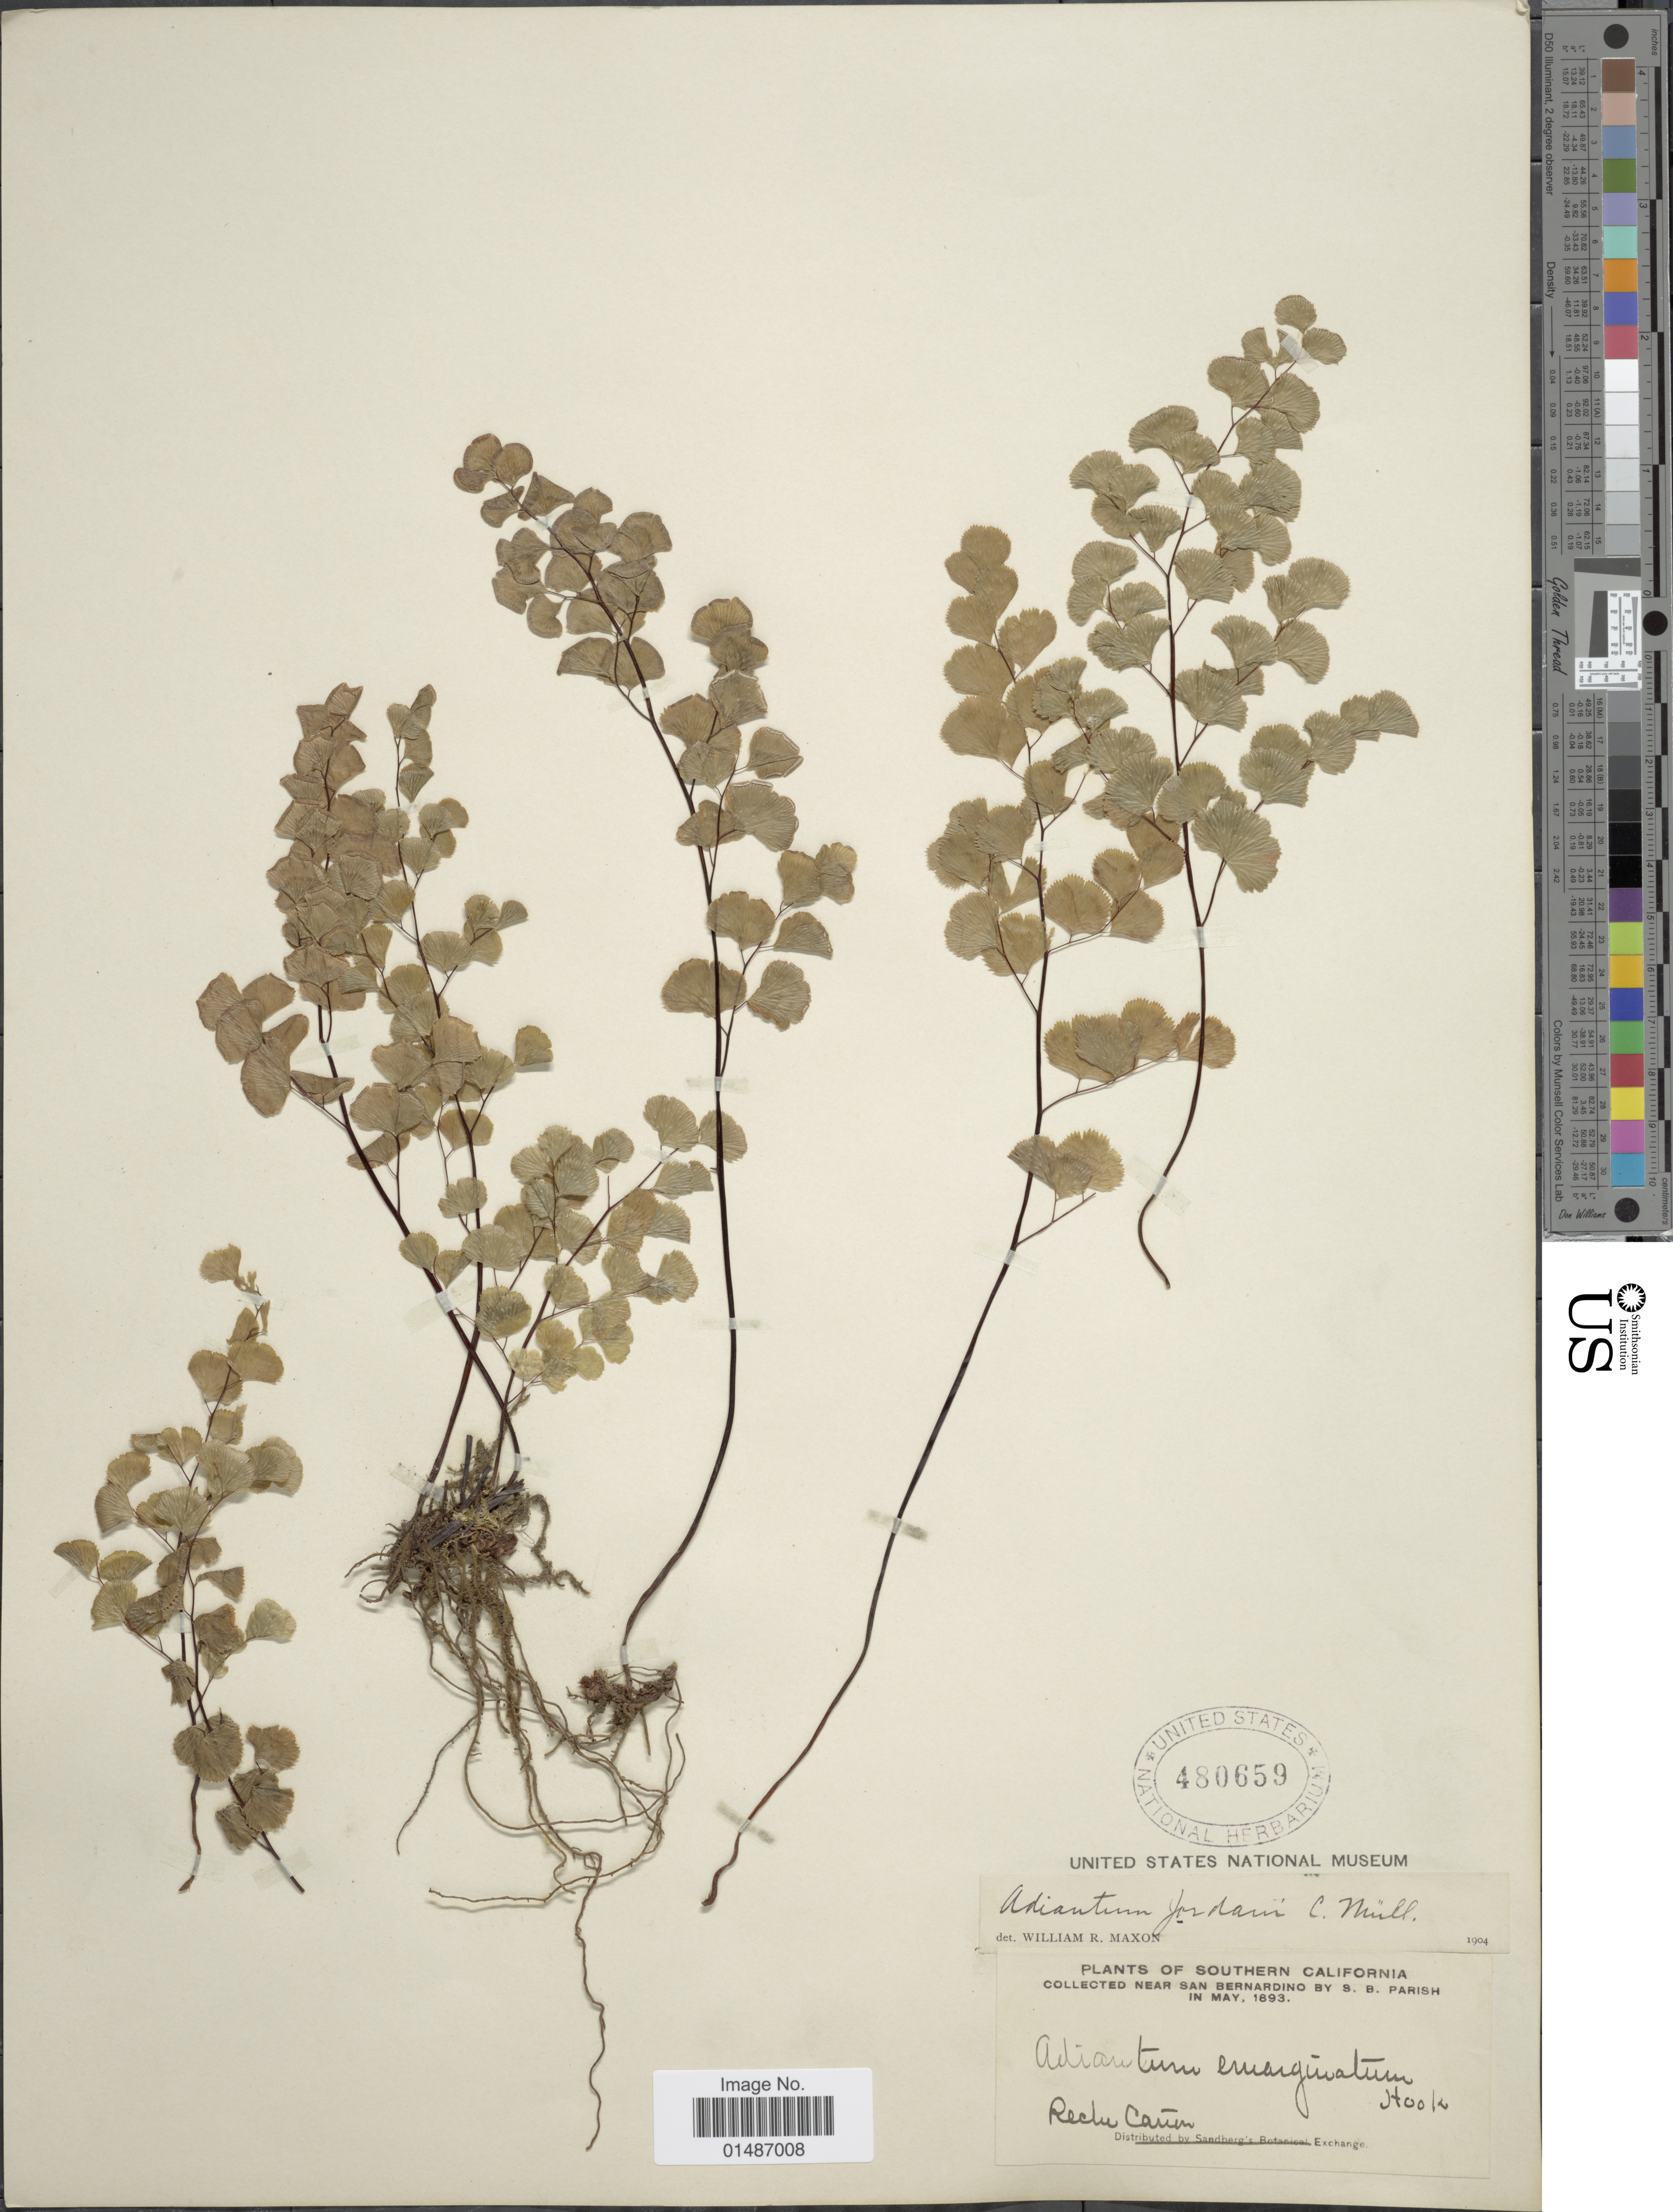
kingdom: Plantae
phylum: Tracheophyta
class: Polypodiopsida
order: Polypodiales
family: Pteridaceae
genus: Adiantum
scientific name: Adiantum jordanii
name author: C.H. Mull.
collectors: S. B. Parish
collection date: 1893-05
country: United States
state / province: California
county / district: San Bernardino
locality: Southern California. Near San Bernardino. Reche Cañon.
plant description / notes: Corrected "Recke Cañon" to Reche Cañon.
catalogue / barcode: US 480659